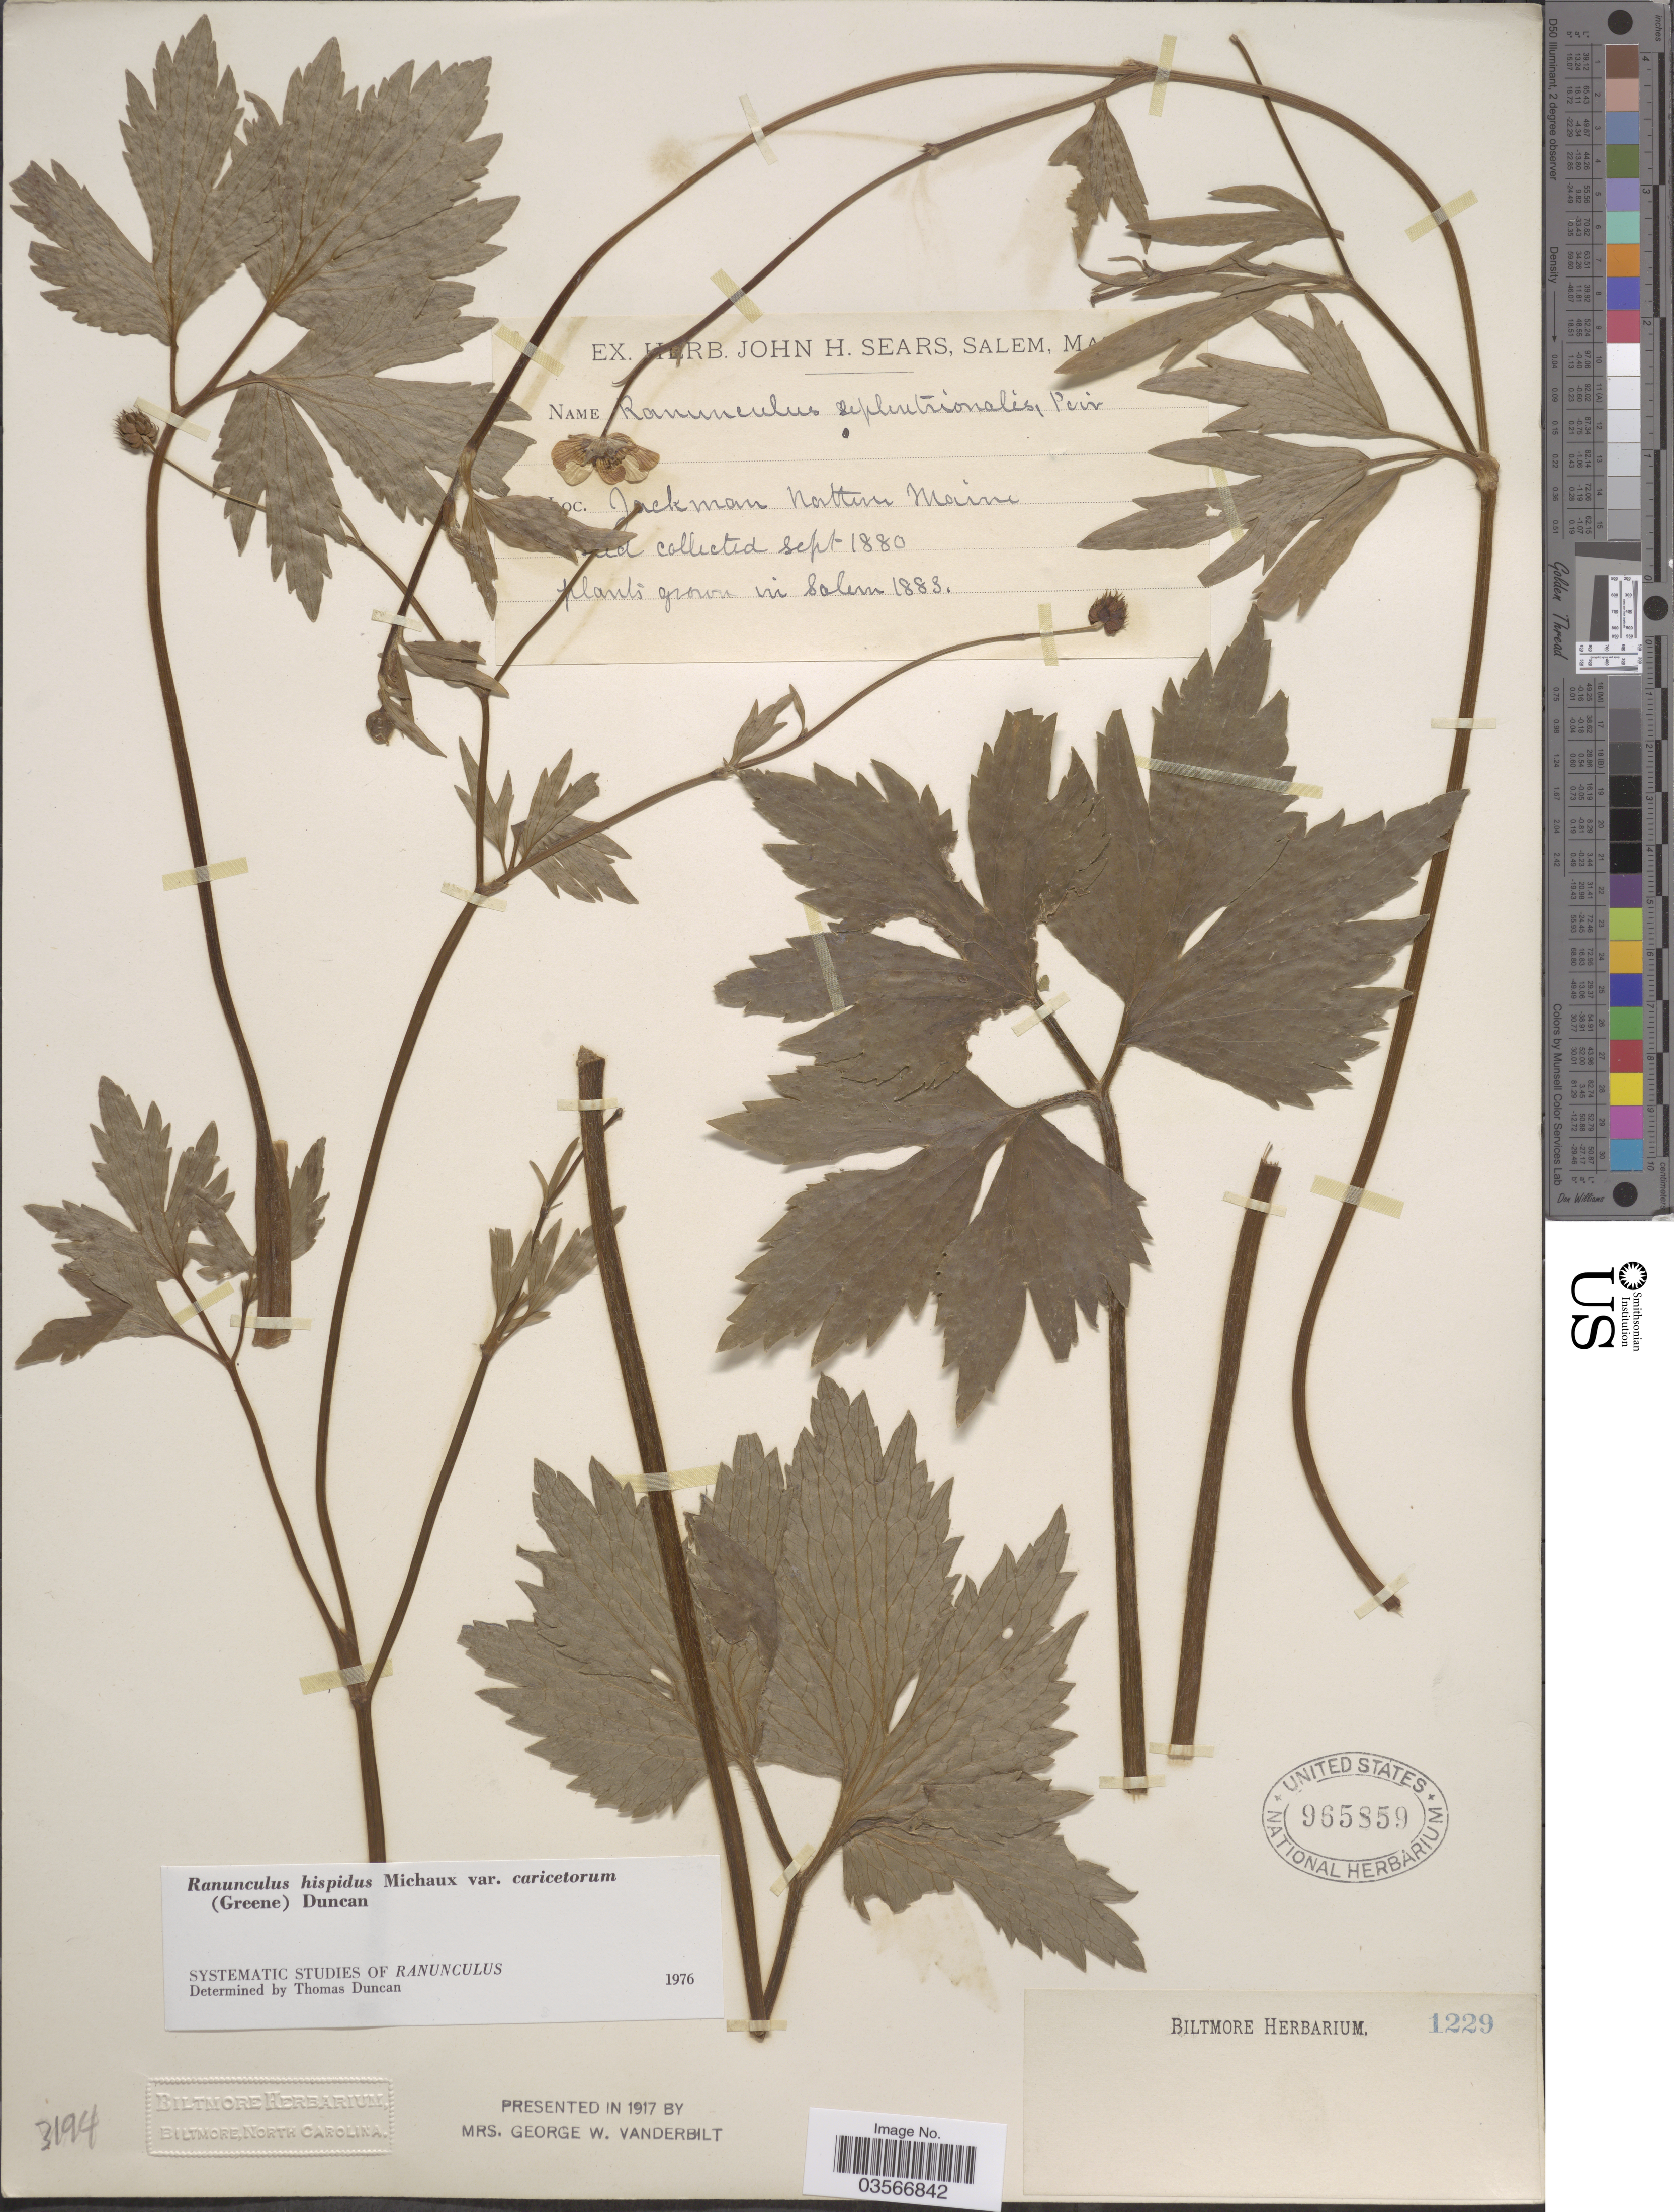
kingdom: Plantae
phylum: Tracheophyta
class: Magnoliopsida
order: Ranunculales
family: Ranunculaceae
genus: Ranunculus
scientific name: Ranunculus hispidus var. caricetorum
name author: Michx.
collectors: Ex herb. John H. Sears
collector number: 1229?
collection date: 1880-09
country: United States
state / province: Maine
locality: Jackman Northern Maine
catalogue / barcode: US 965859